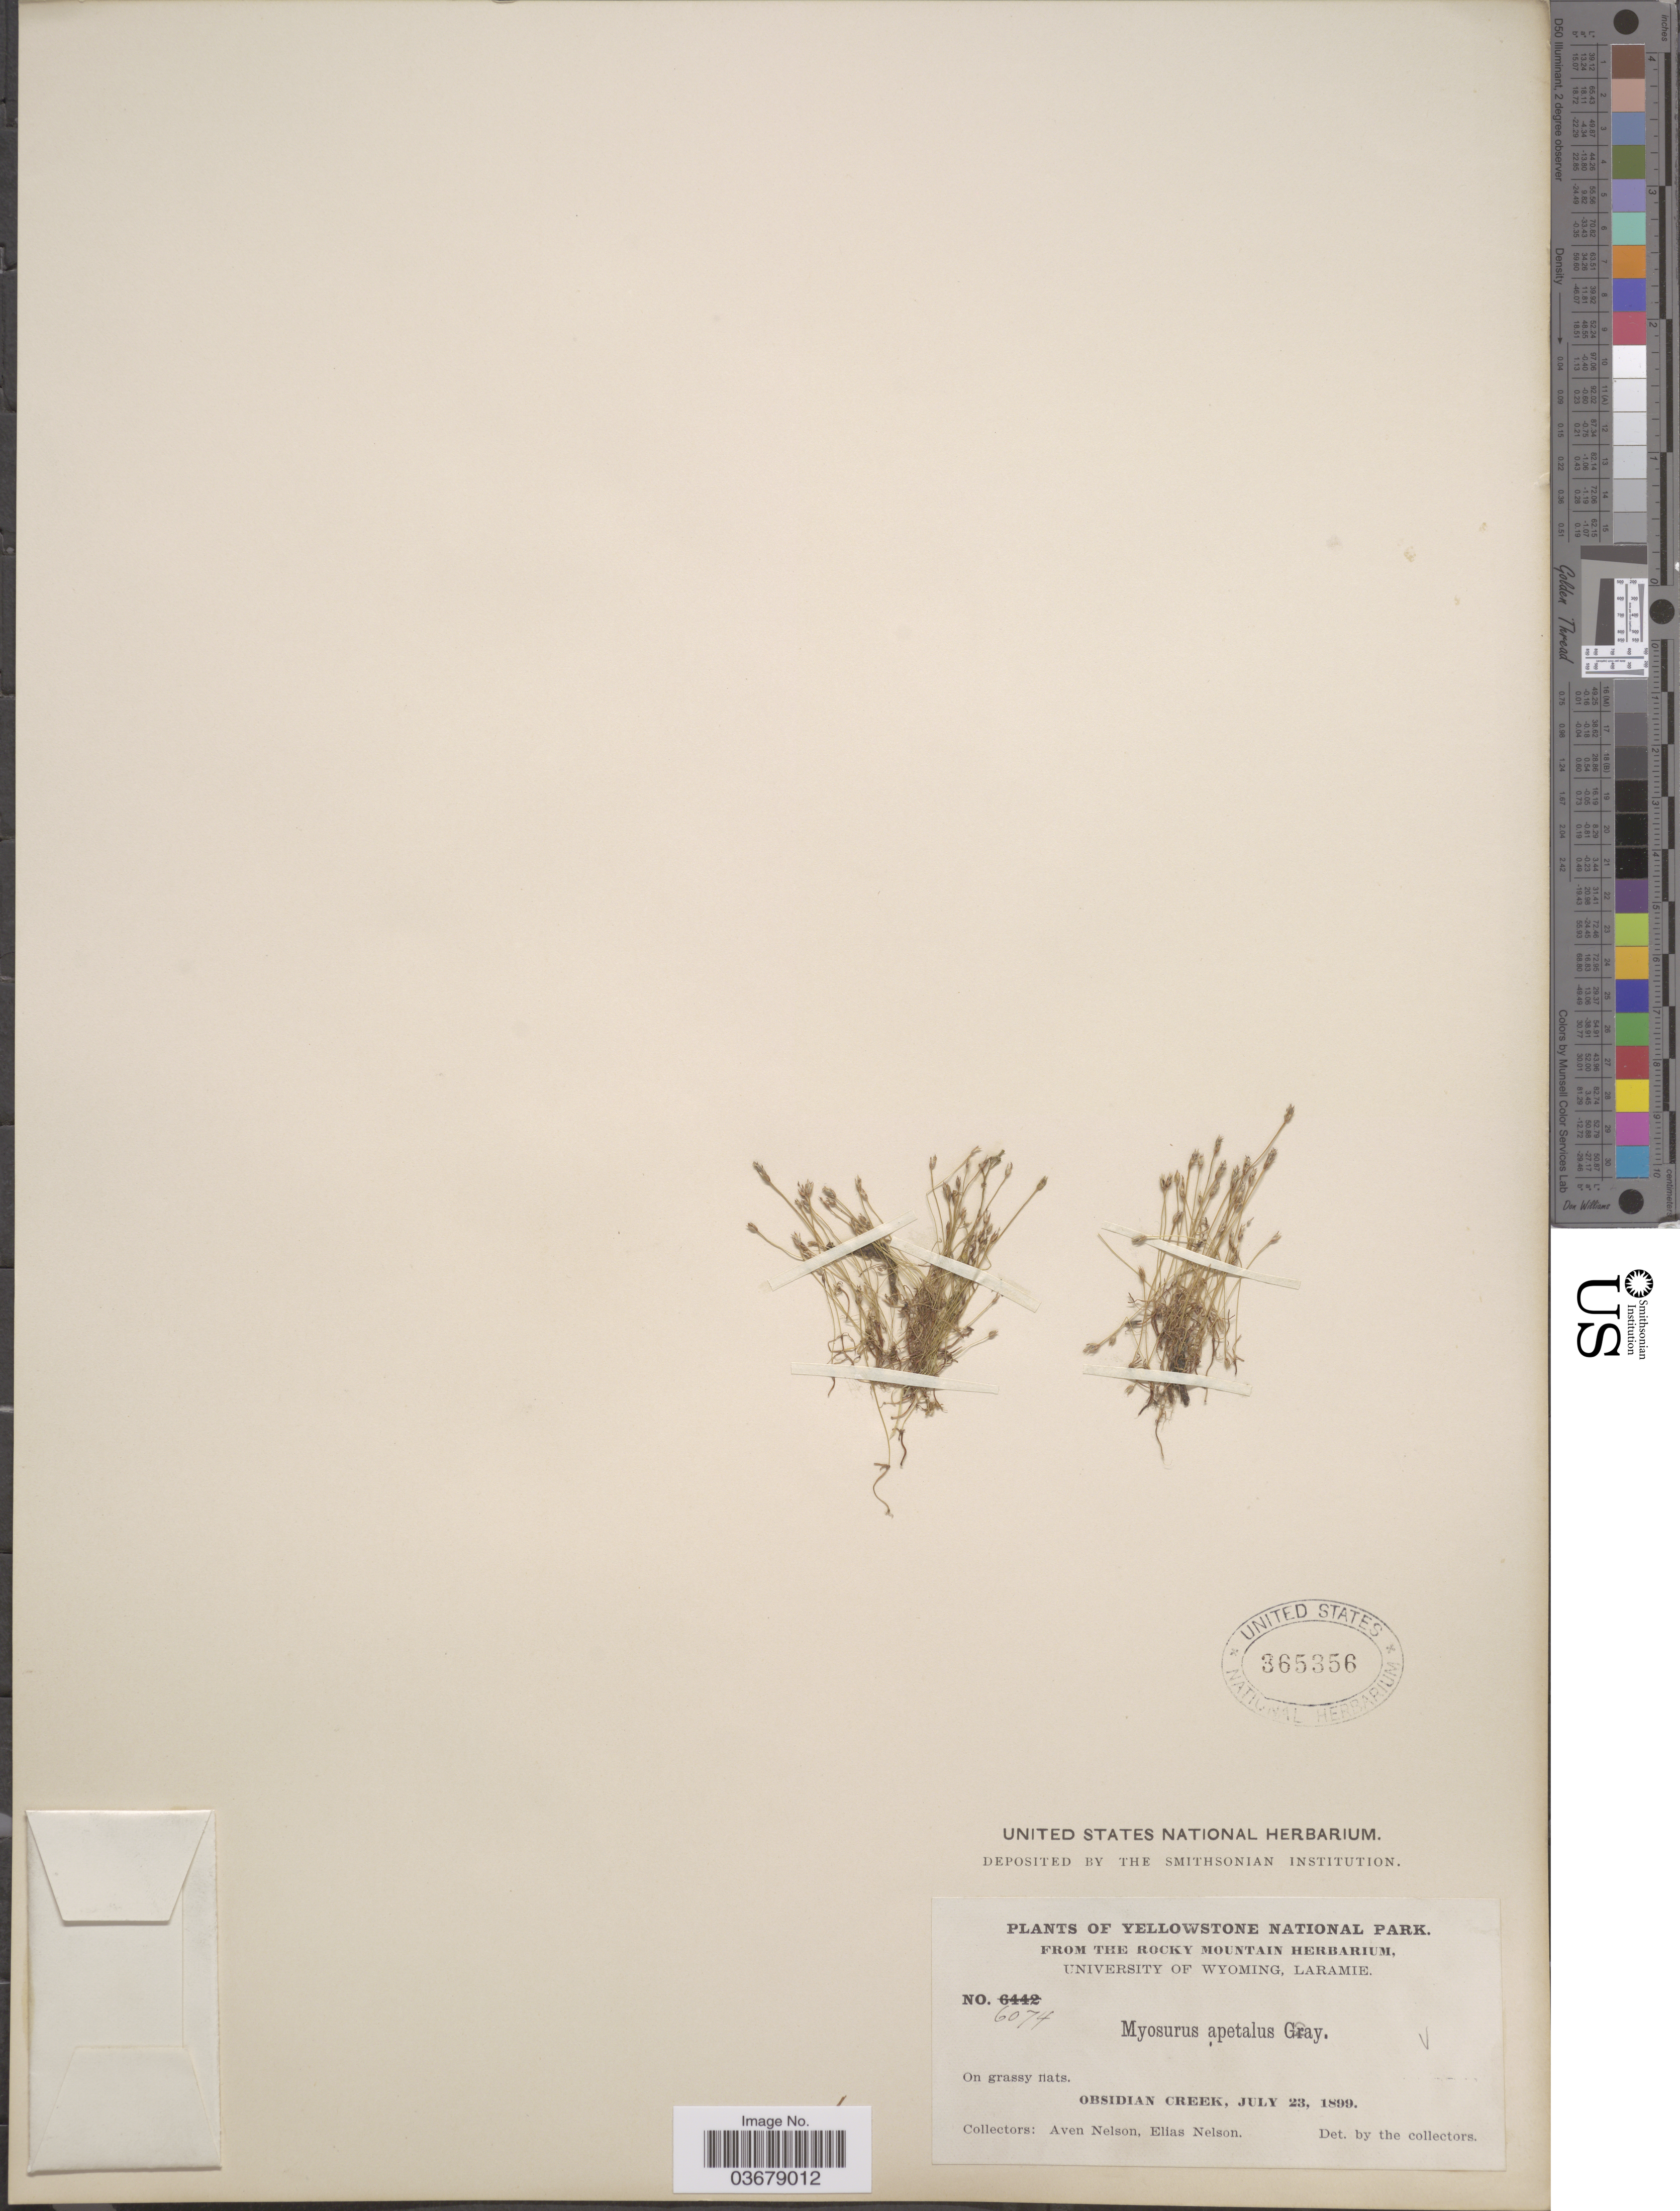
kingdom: Plantae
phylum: Tracheophyta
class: Magnoliopsida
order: Ranunculales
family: Ranunculaceae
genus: Myosurus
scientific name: Myosurus aristatus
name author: Benth.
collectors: A. Nelson & E. Nelson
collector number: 6074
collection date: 1899-07-23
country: United States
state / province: Wyoming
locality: Yellowstone National Park, Obsidian Creek.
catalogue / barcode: US 365356